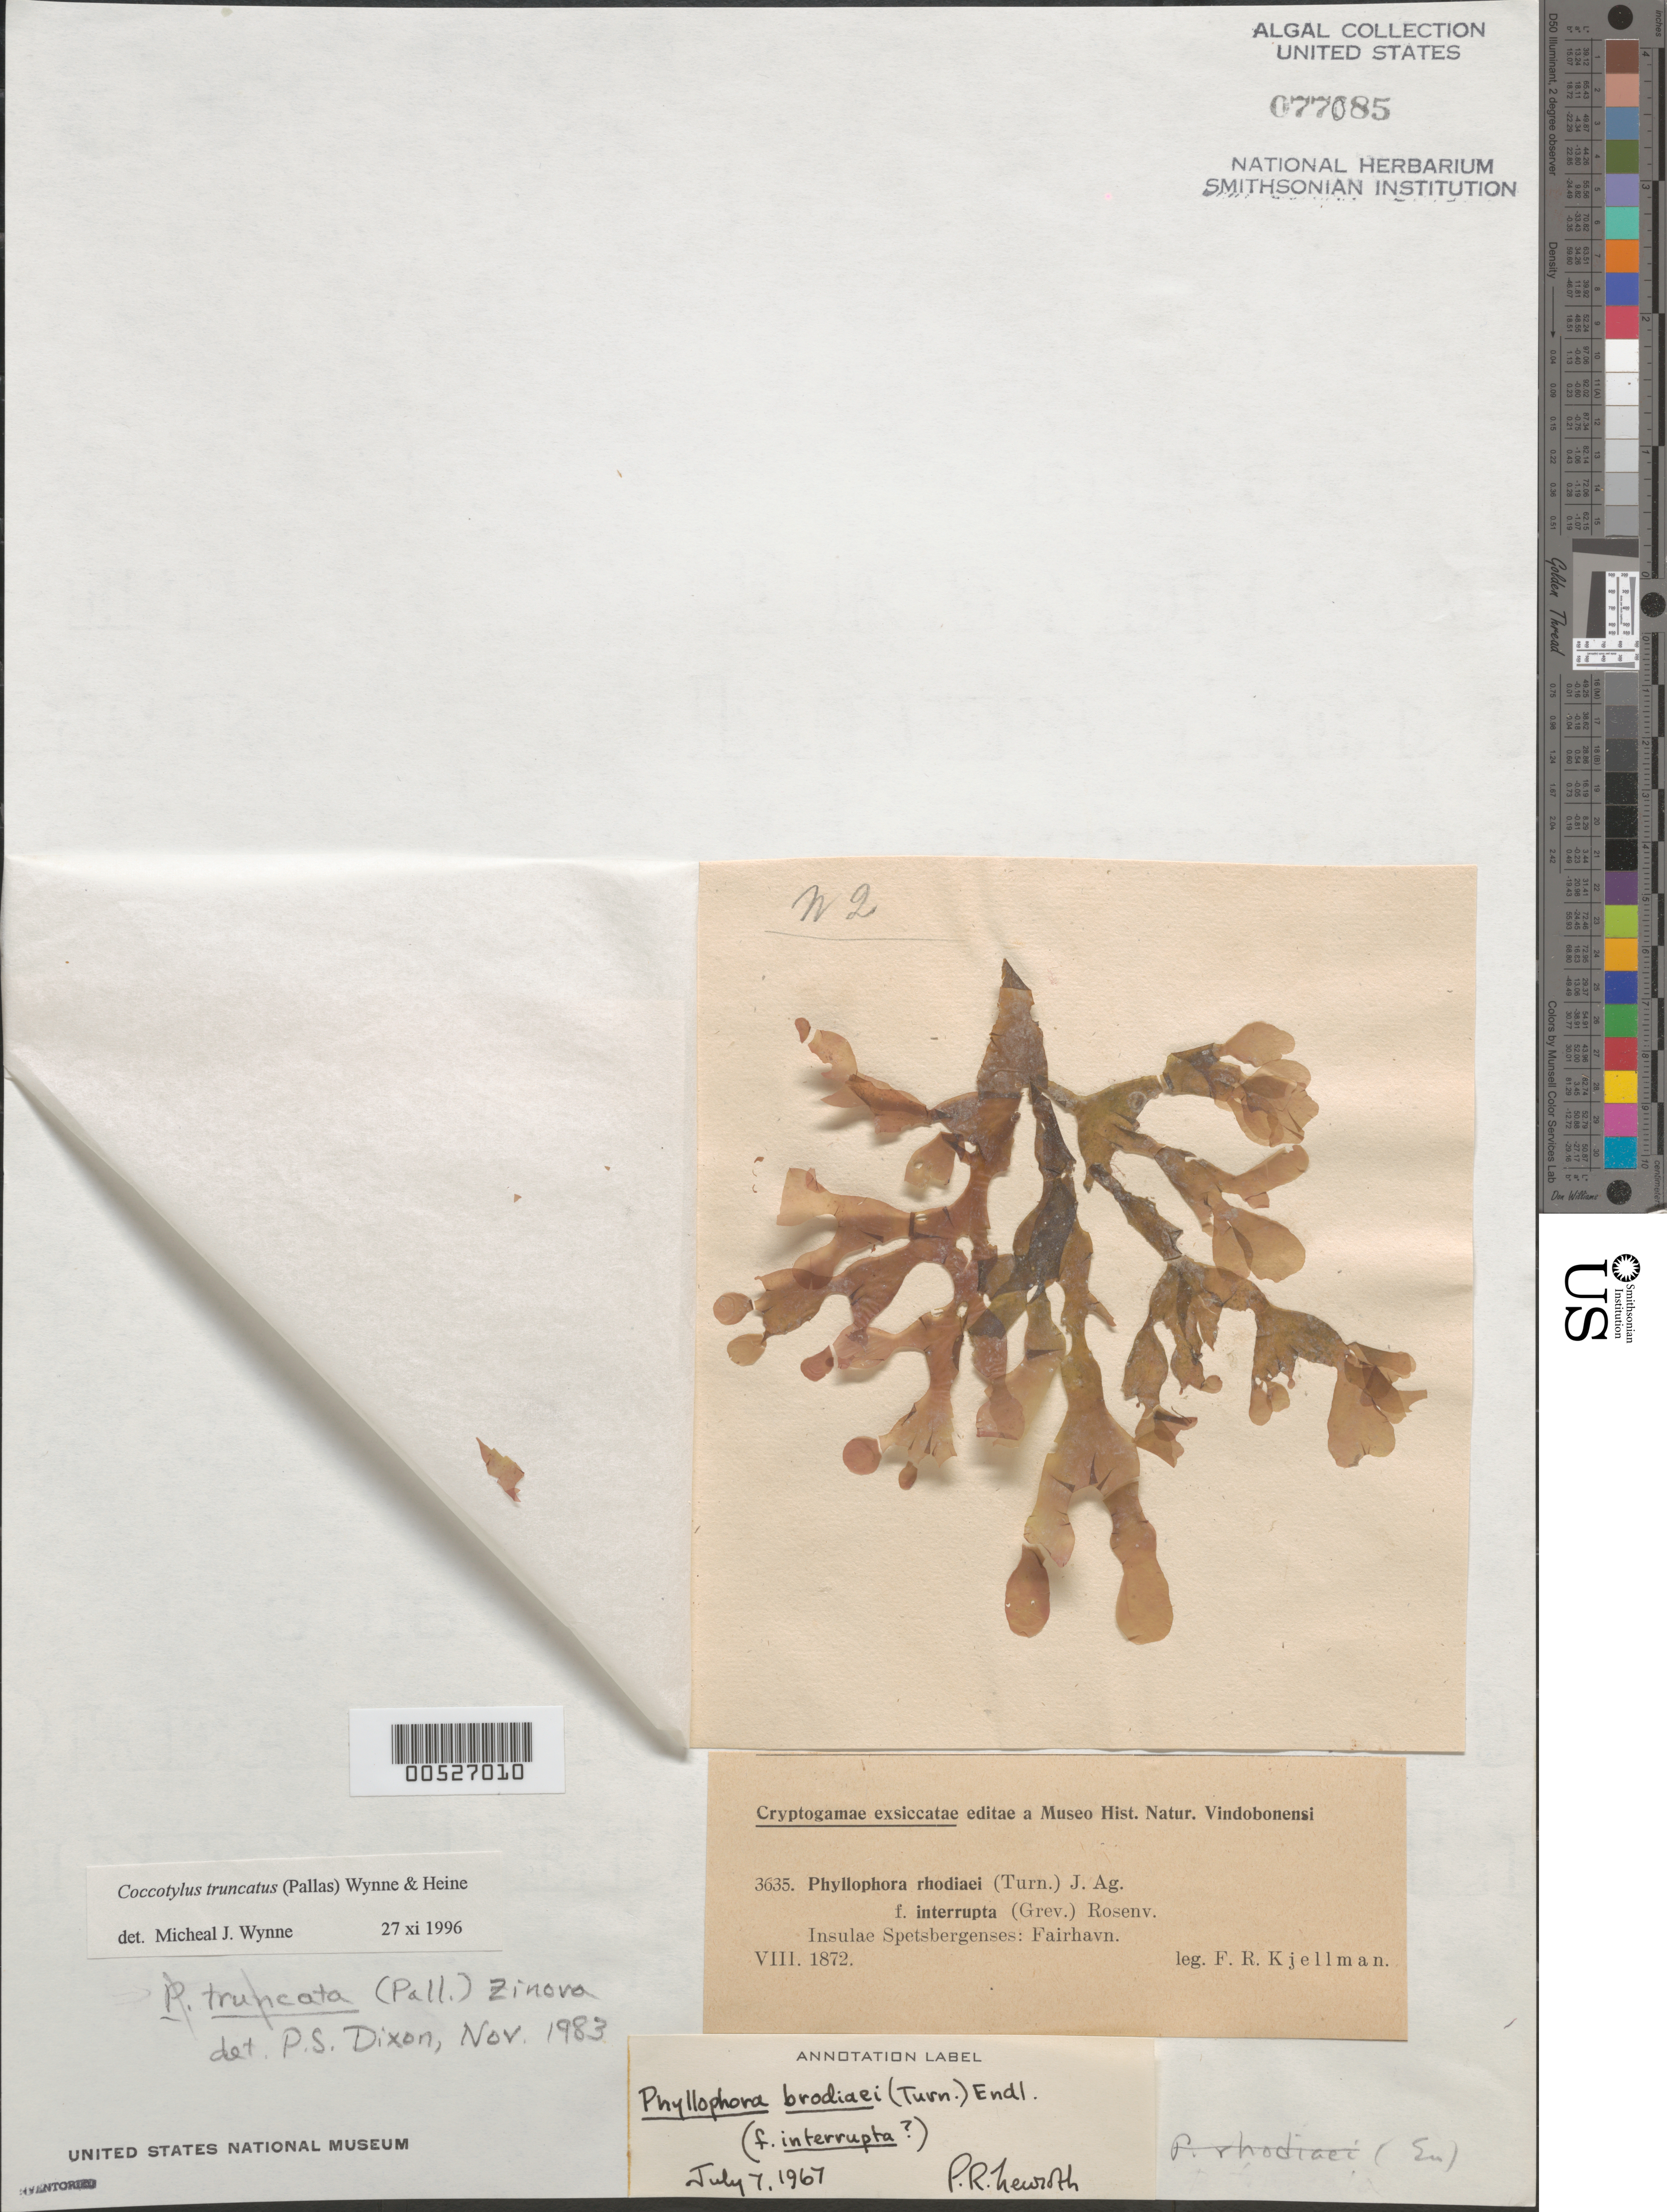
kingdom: Plantae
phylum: Rhodophyta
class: Florideophyceae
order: Gigartinales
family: Phyllophoraceae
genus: Coccotylus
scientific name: Coccotylus truncatus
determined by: Wynne, M. J.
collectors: F. R. Kjellman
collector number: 3635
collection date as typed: Aug 1872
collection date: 1872-08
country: Norway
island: Spitsbergen (Spetsbergenses)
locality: Fairhavn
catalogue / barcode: US 77085